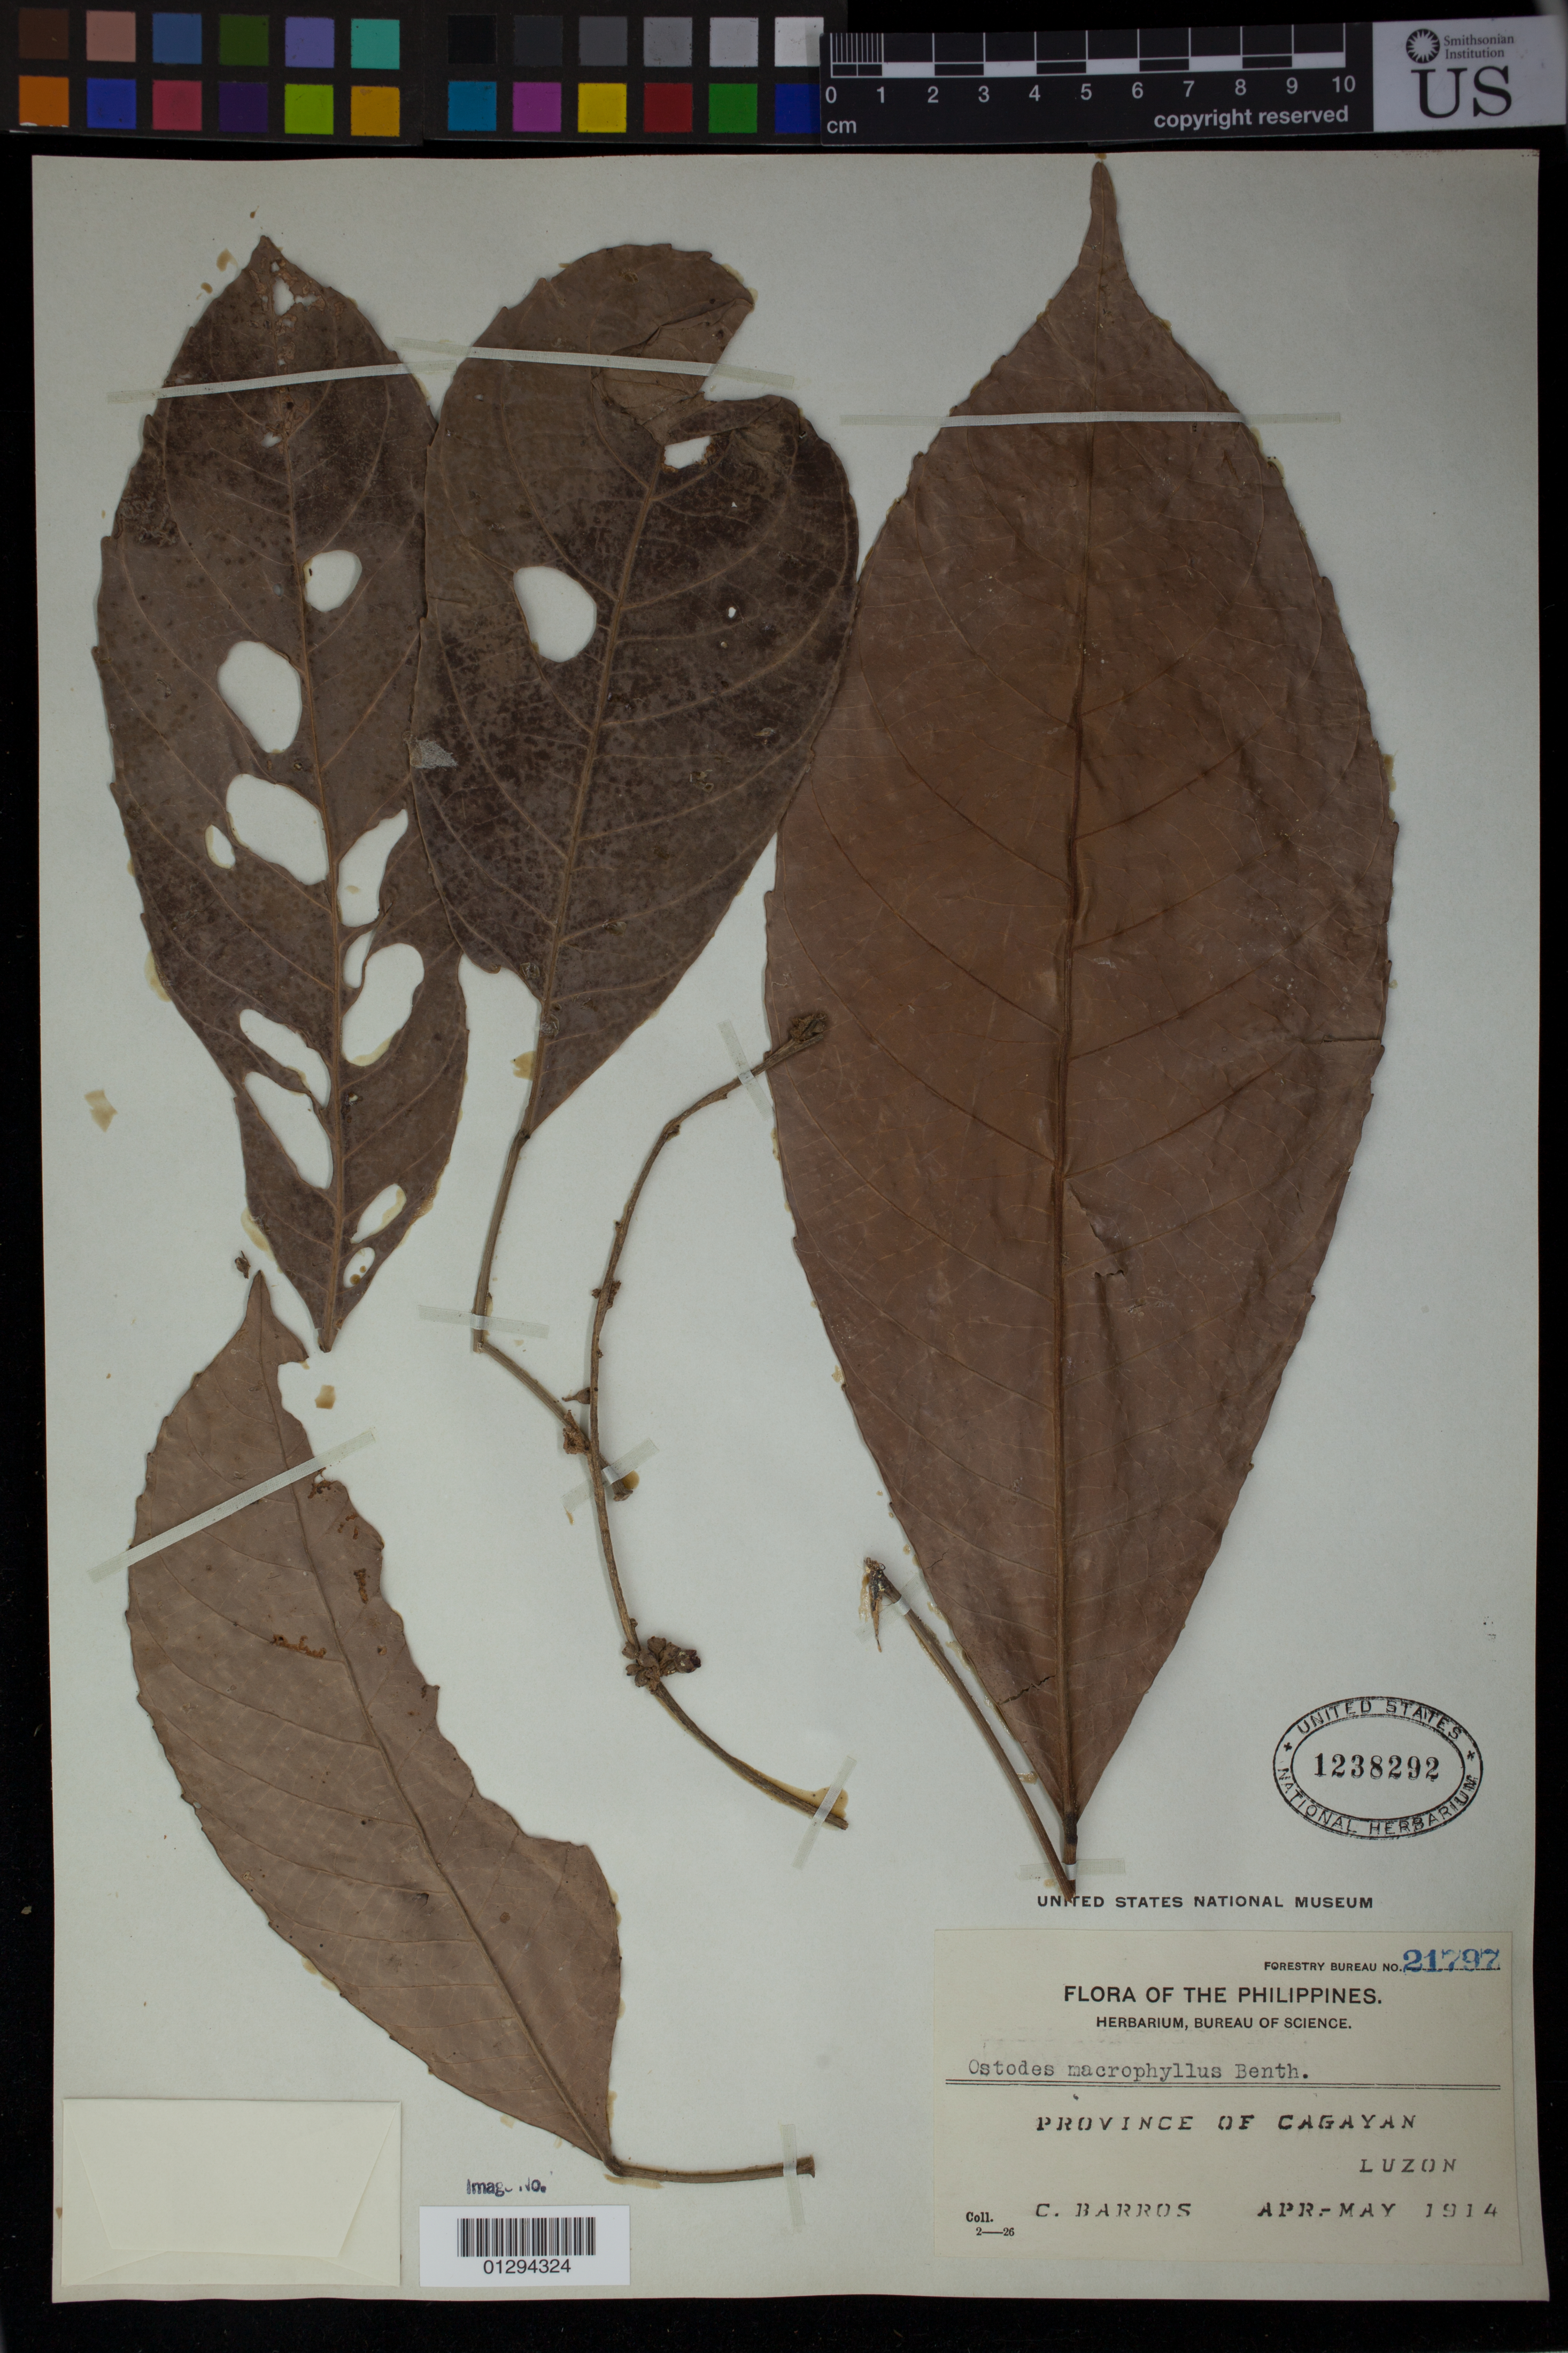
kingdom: Plantae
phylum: Tracheophyta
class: Magnoliopsida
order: Malpighiales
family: Euphorbiaceae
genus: Fahrenheitia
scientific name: Fahrenheitia pendula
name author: (Hassk.) Airy Shaw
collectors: C. Barros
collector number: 2-26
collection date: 1914-04/1914-05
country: Philippines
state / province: Cagayan Valley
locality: Province of Cagayan,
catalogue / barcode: US 1238292